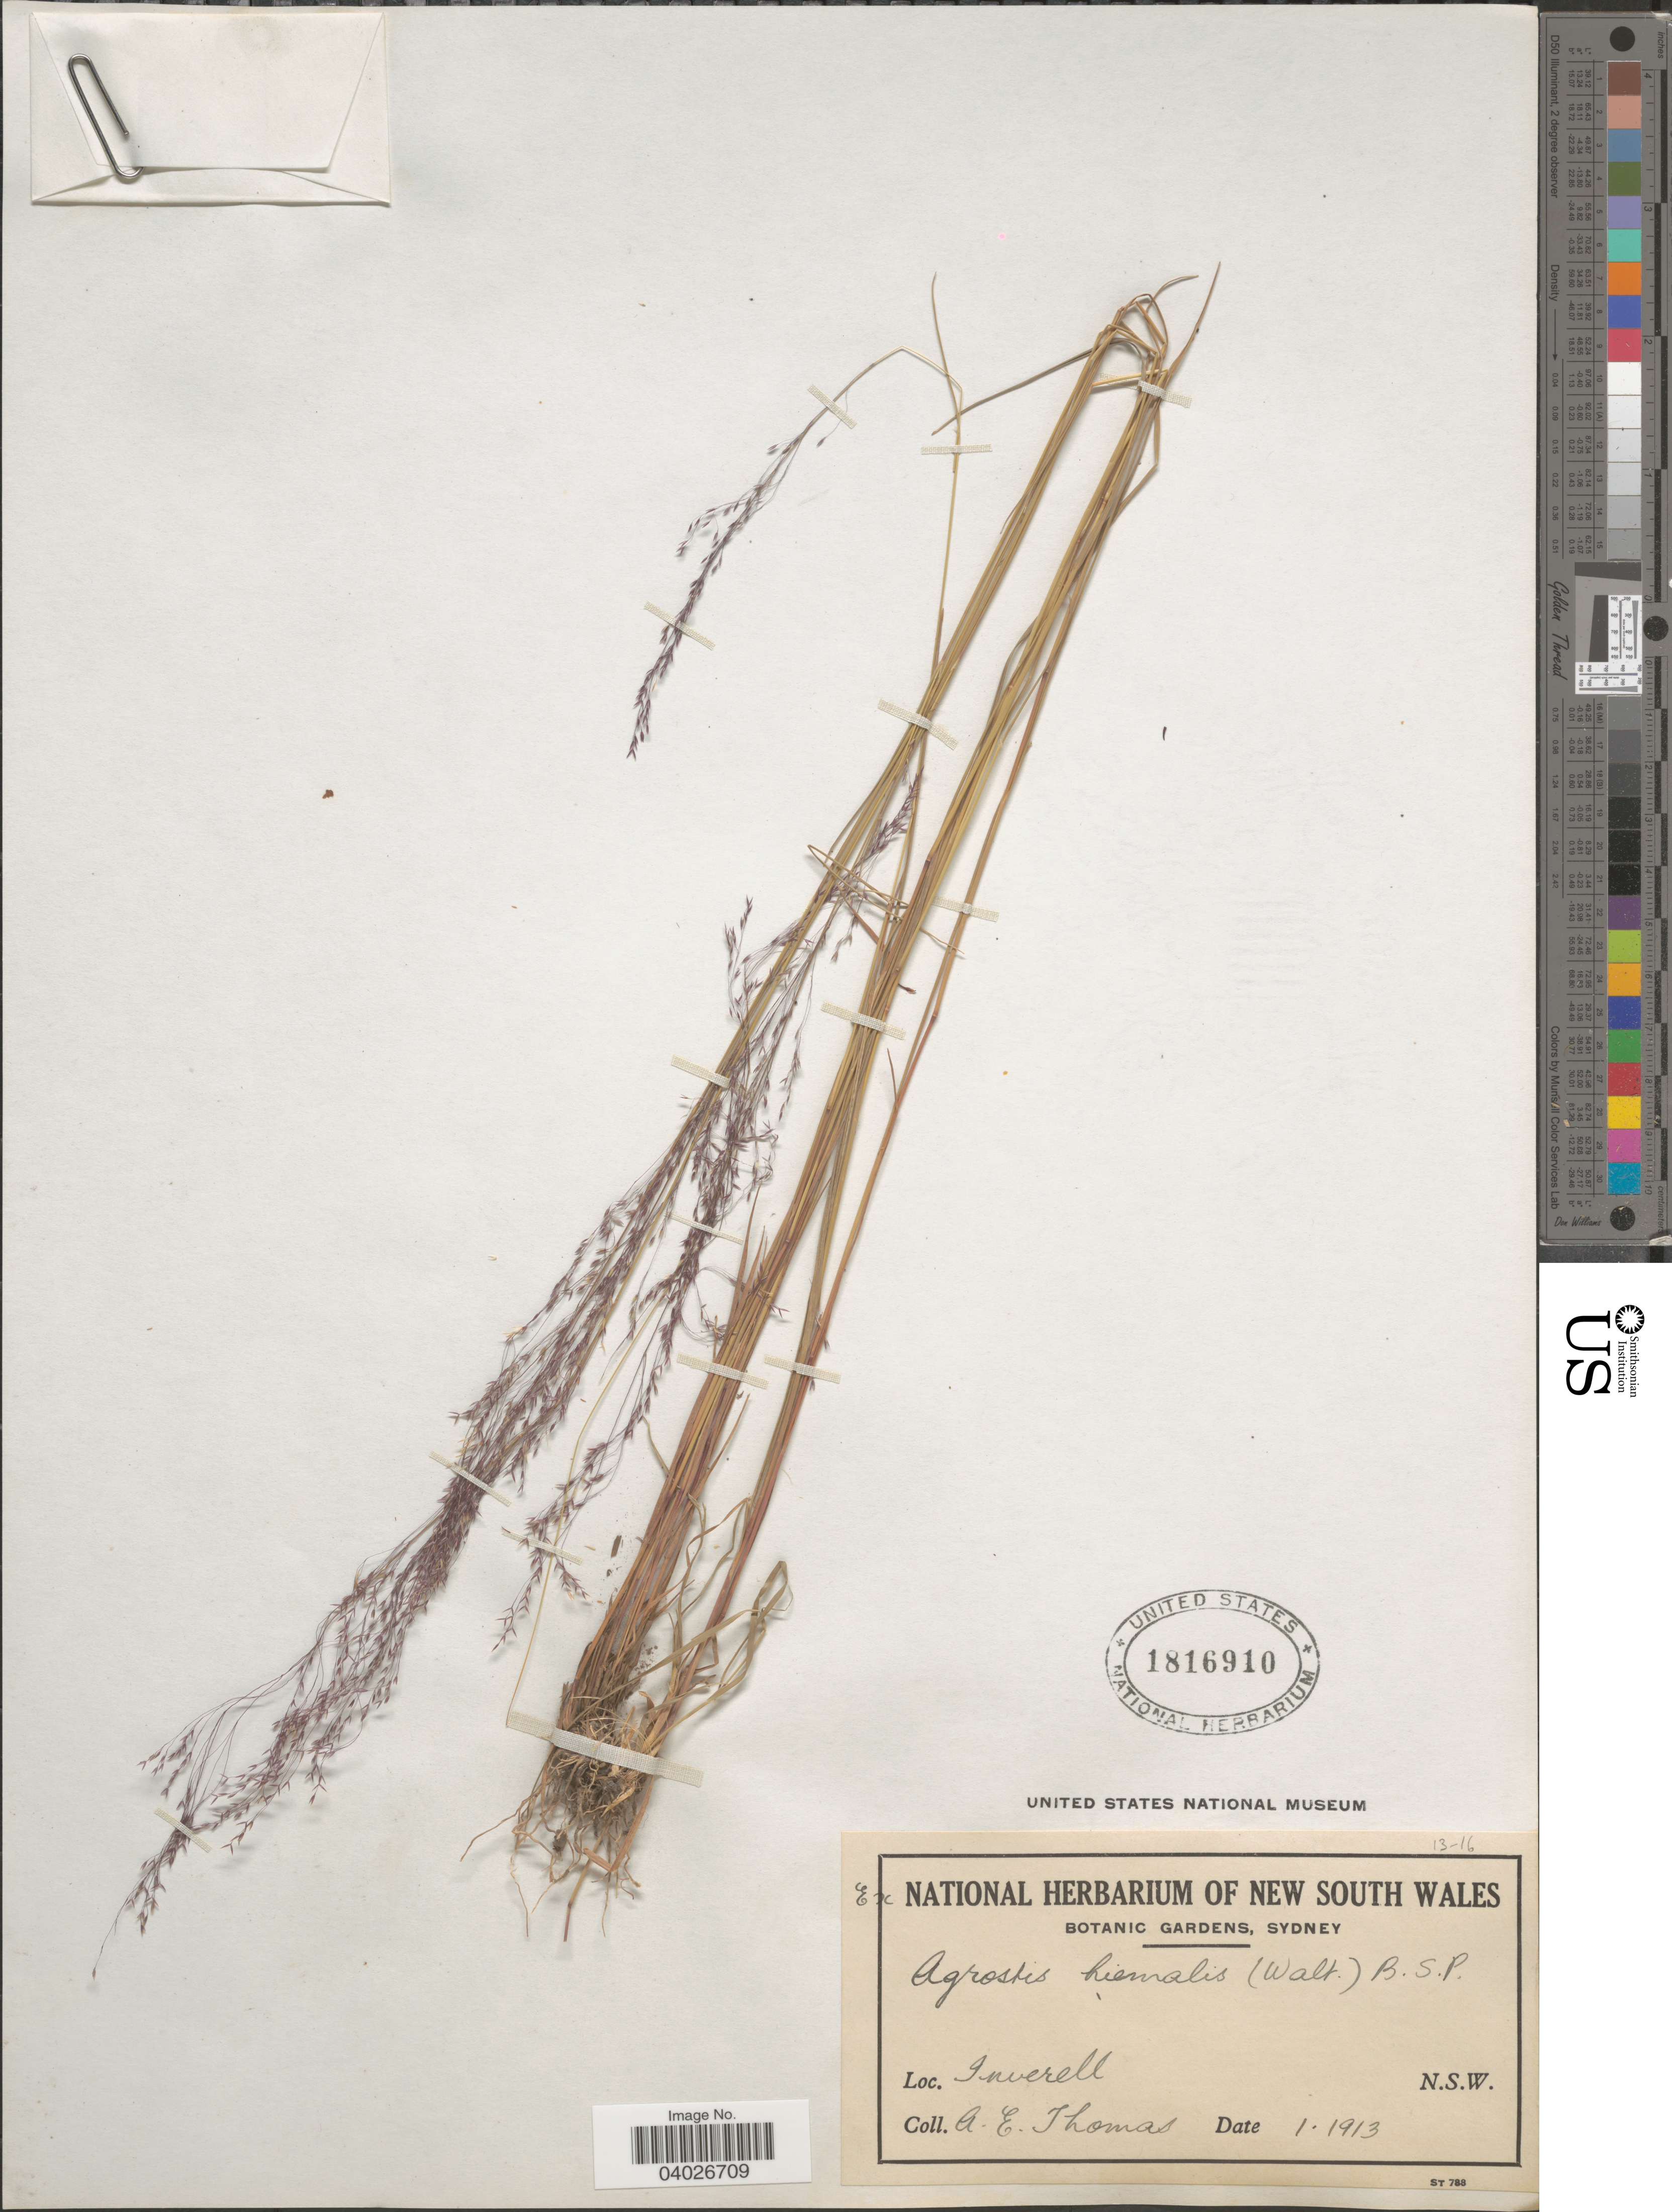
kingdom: Plantae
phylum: Tracheophyta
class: Liliopsida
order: Poales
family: Poaceae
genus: Agrostis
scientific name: Agrostis hyemalis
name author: (Walter) Britton et al.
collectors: A. Thomas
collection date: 1913-01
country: Australia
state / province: New South Wales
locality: Inverell.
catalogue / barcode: US 1816910